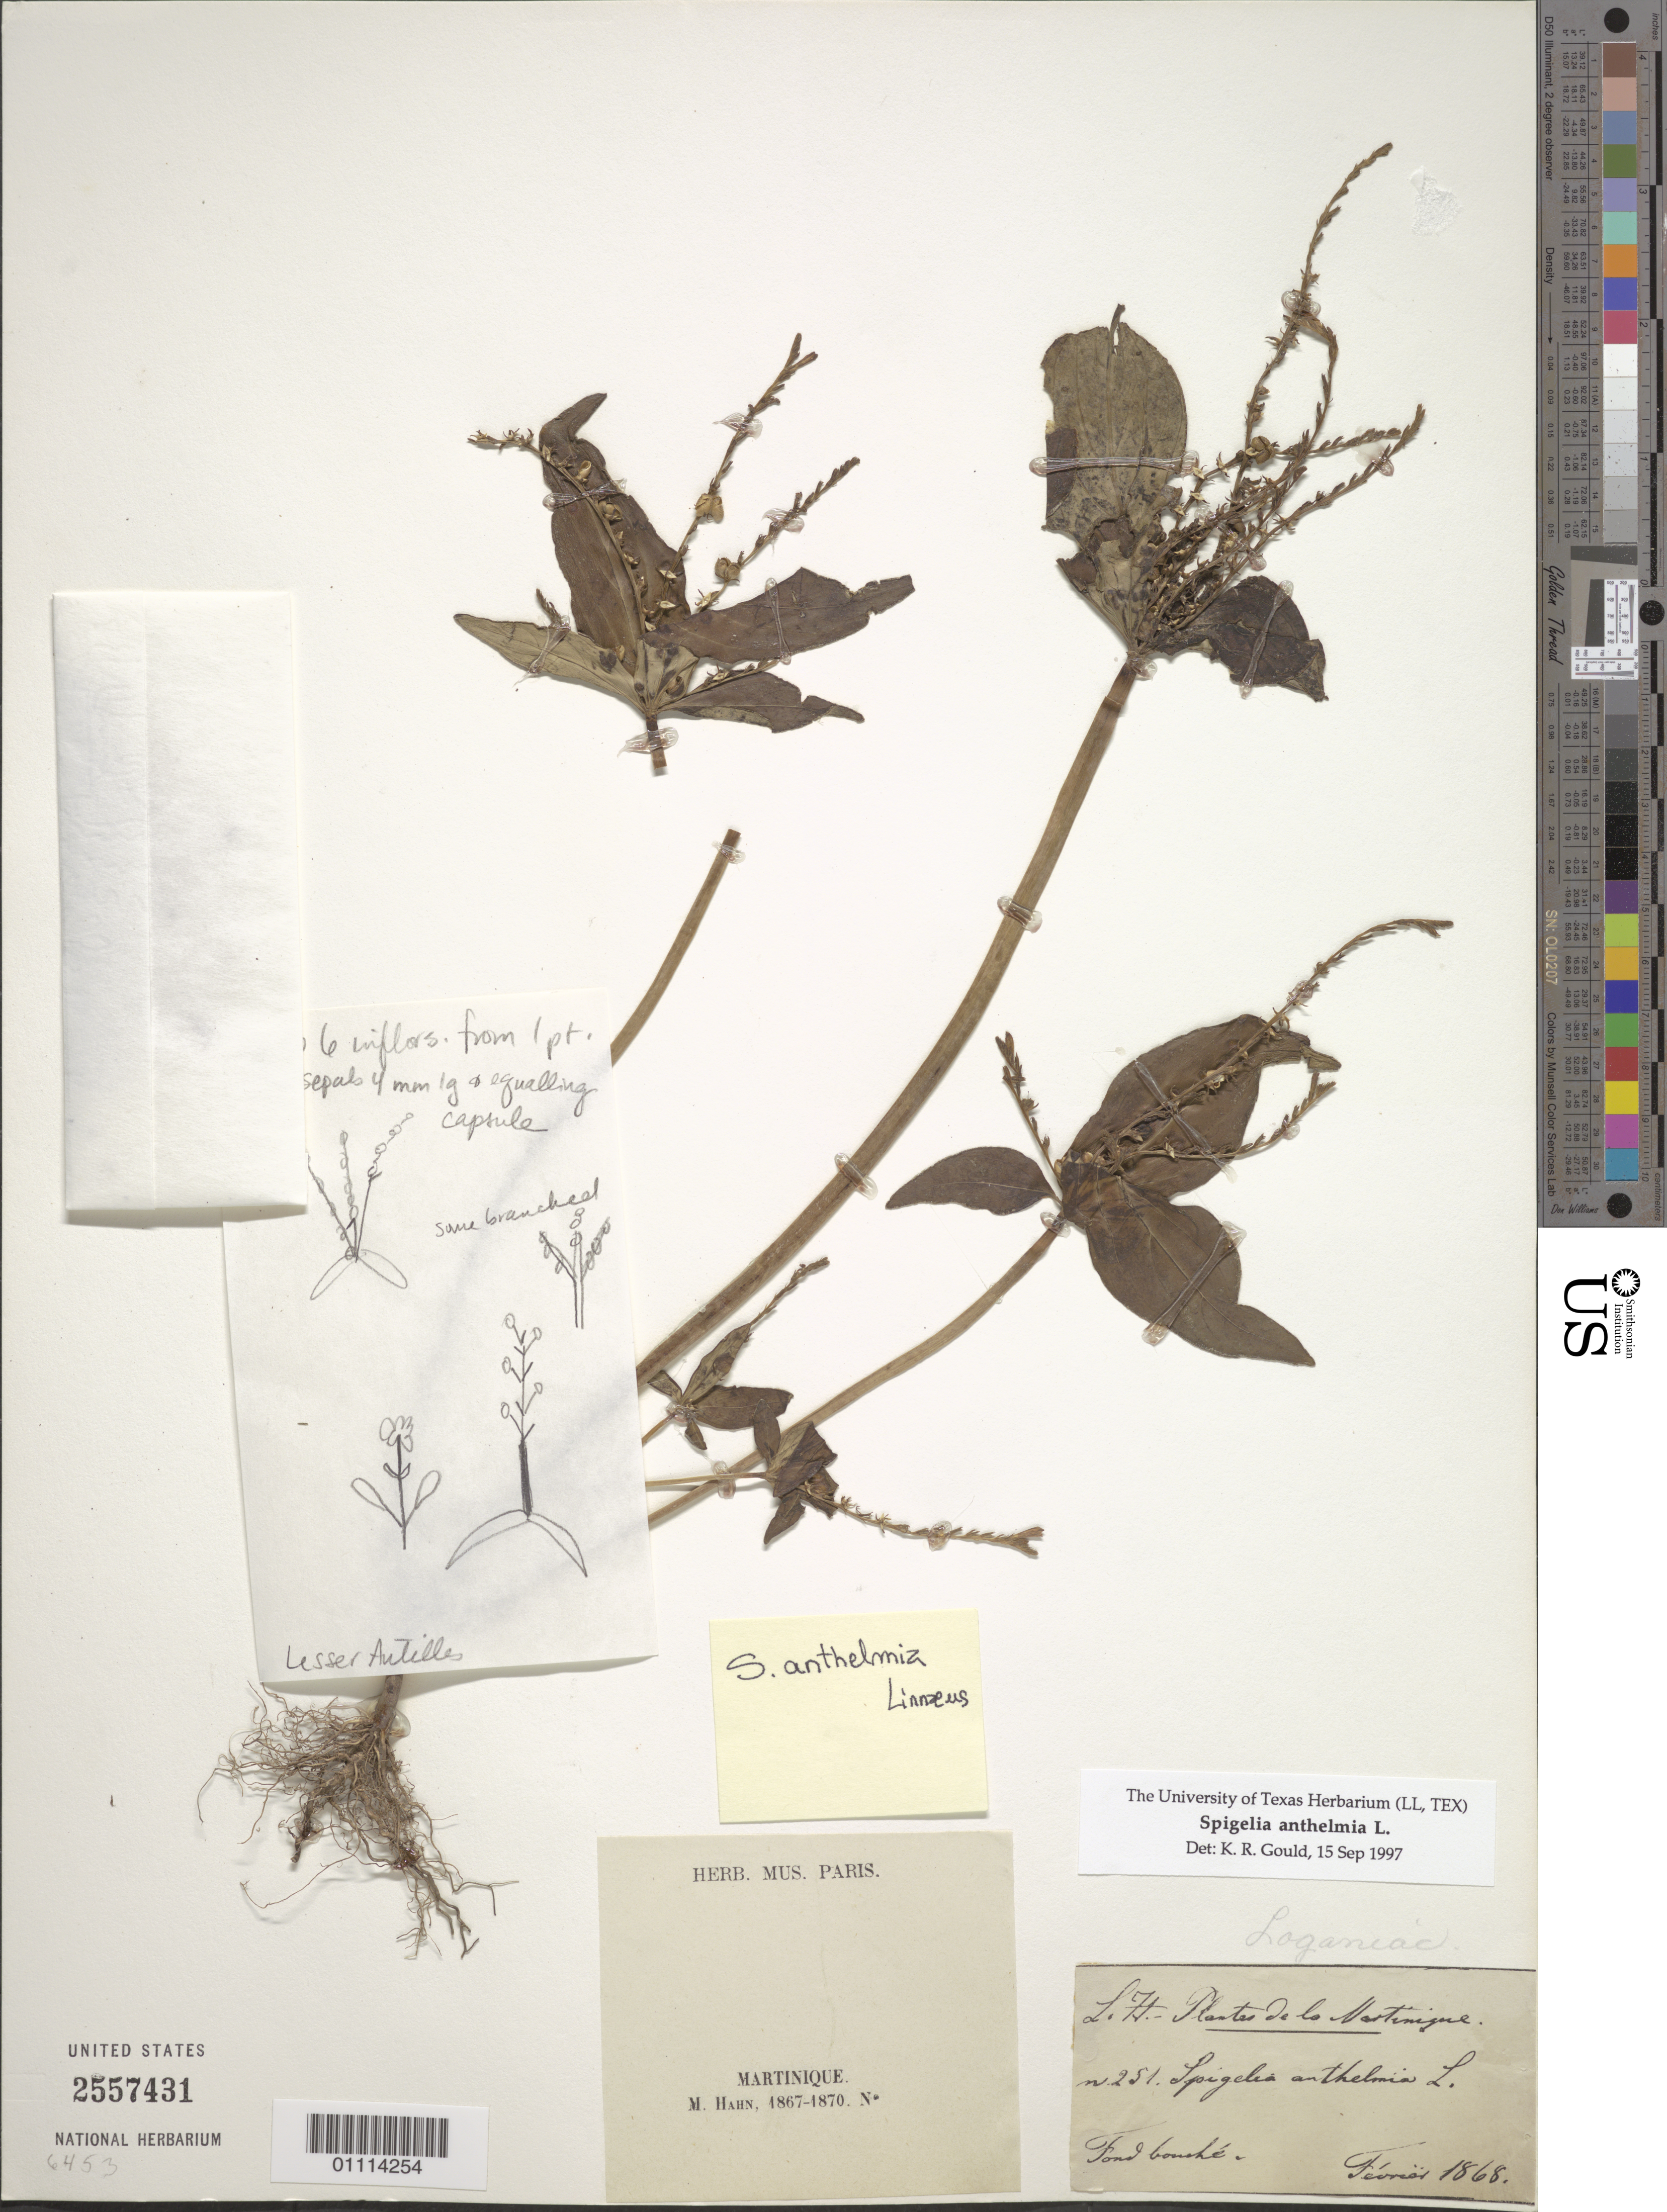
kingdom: Plantae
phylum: Tracheophyta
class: Magnoliopsida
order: Gentianales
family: Loganiaceae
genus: Spigelia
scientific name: Spigelia anthelmia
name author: L.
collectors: M. Hahn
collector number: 251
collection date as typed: Feb 1868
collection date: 1868-02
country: Martinique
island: Martinique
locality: Fond bouche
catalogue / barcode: US 2557431